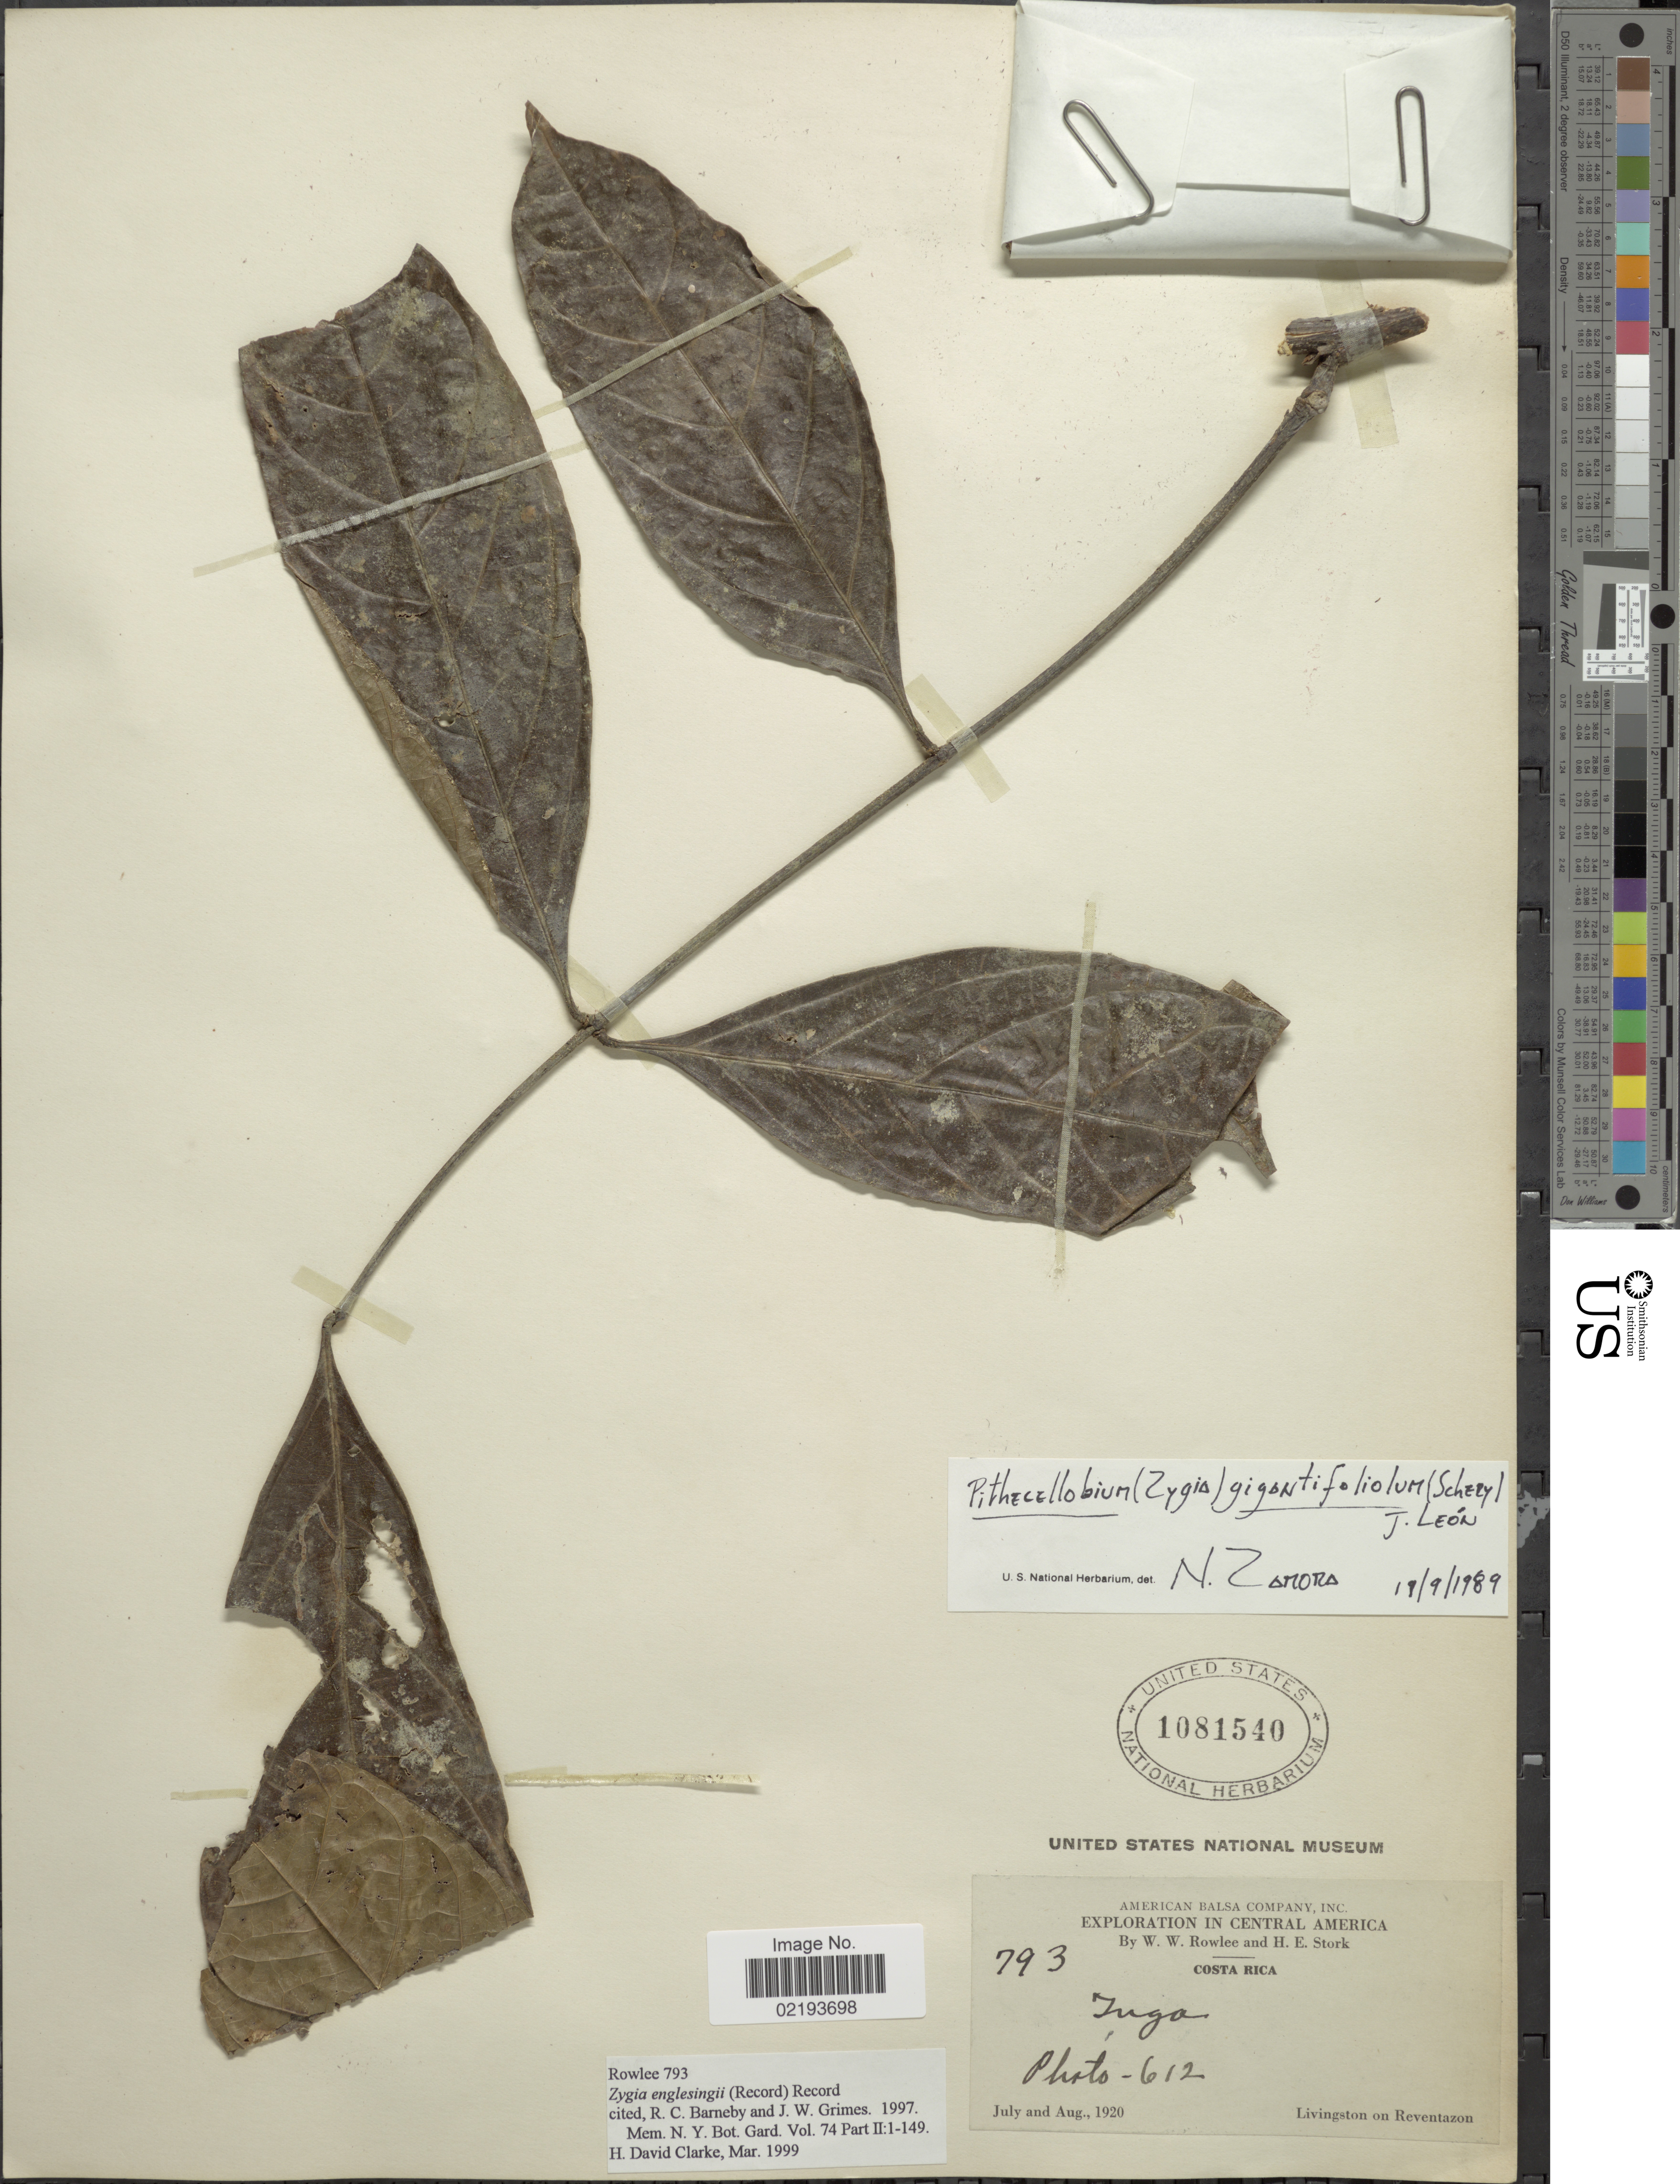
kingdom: Plantae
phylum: Tracheophyta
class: Magnoliopsida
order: Fabales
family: Fabaceae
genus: Zygia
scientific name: Zygia englesingii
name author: (Standl.) Record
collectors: W. W. Rowlee & H. E. Stork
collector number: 793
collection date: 1920-07/1920-08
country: Guatemala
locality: Photo-612, Livingston on Reventazon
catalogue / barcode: US 1081540